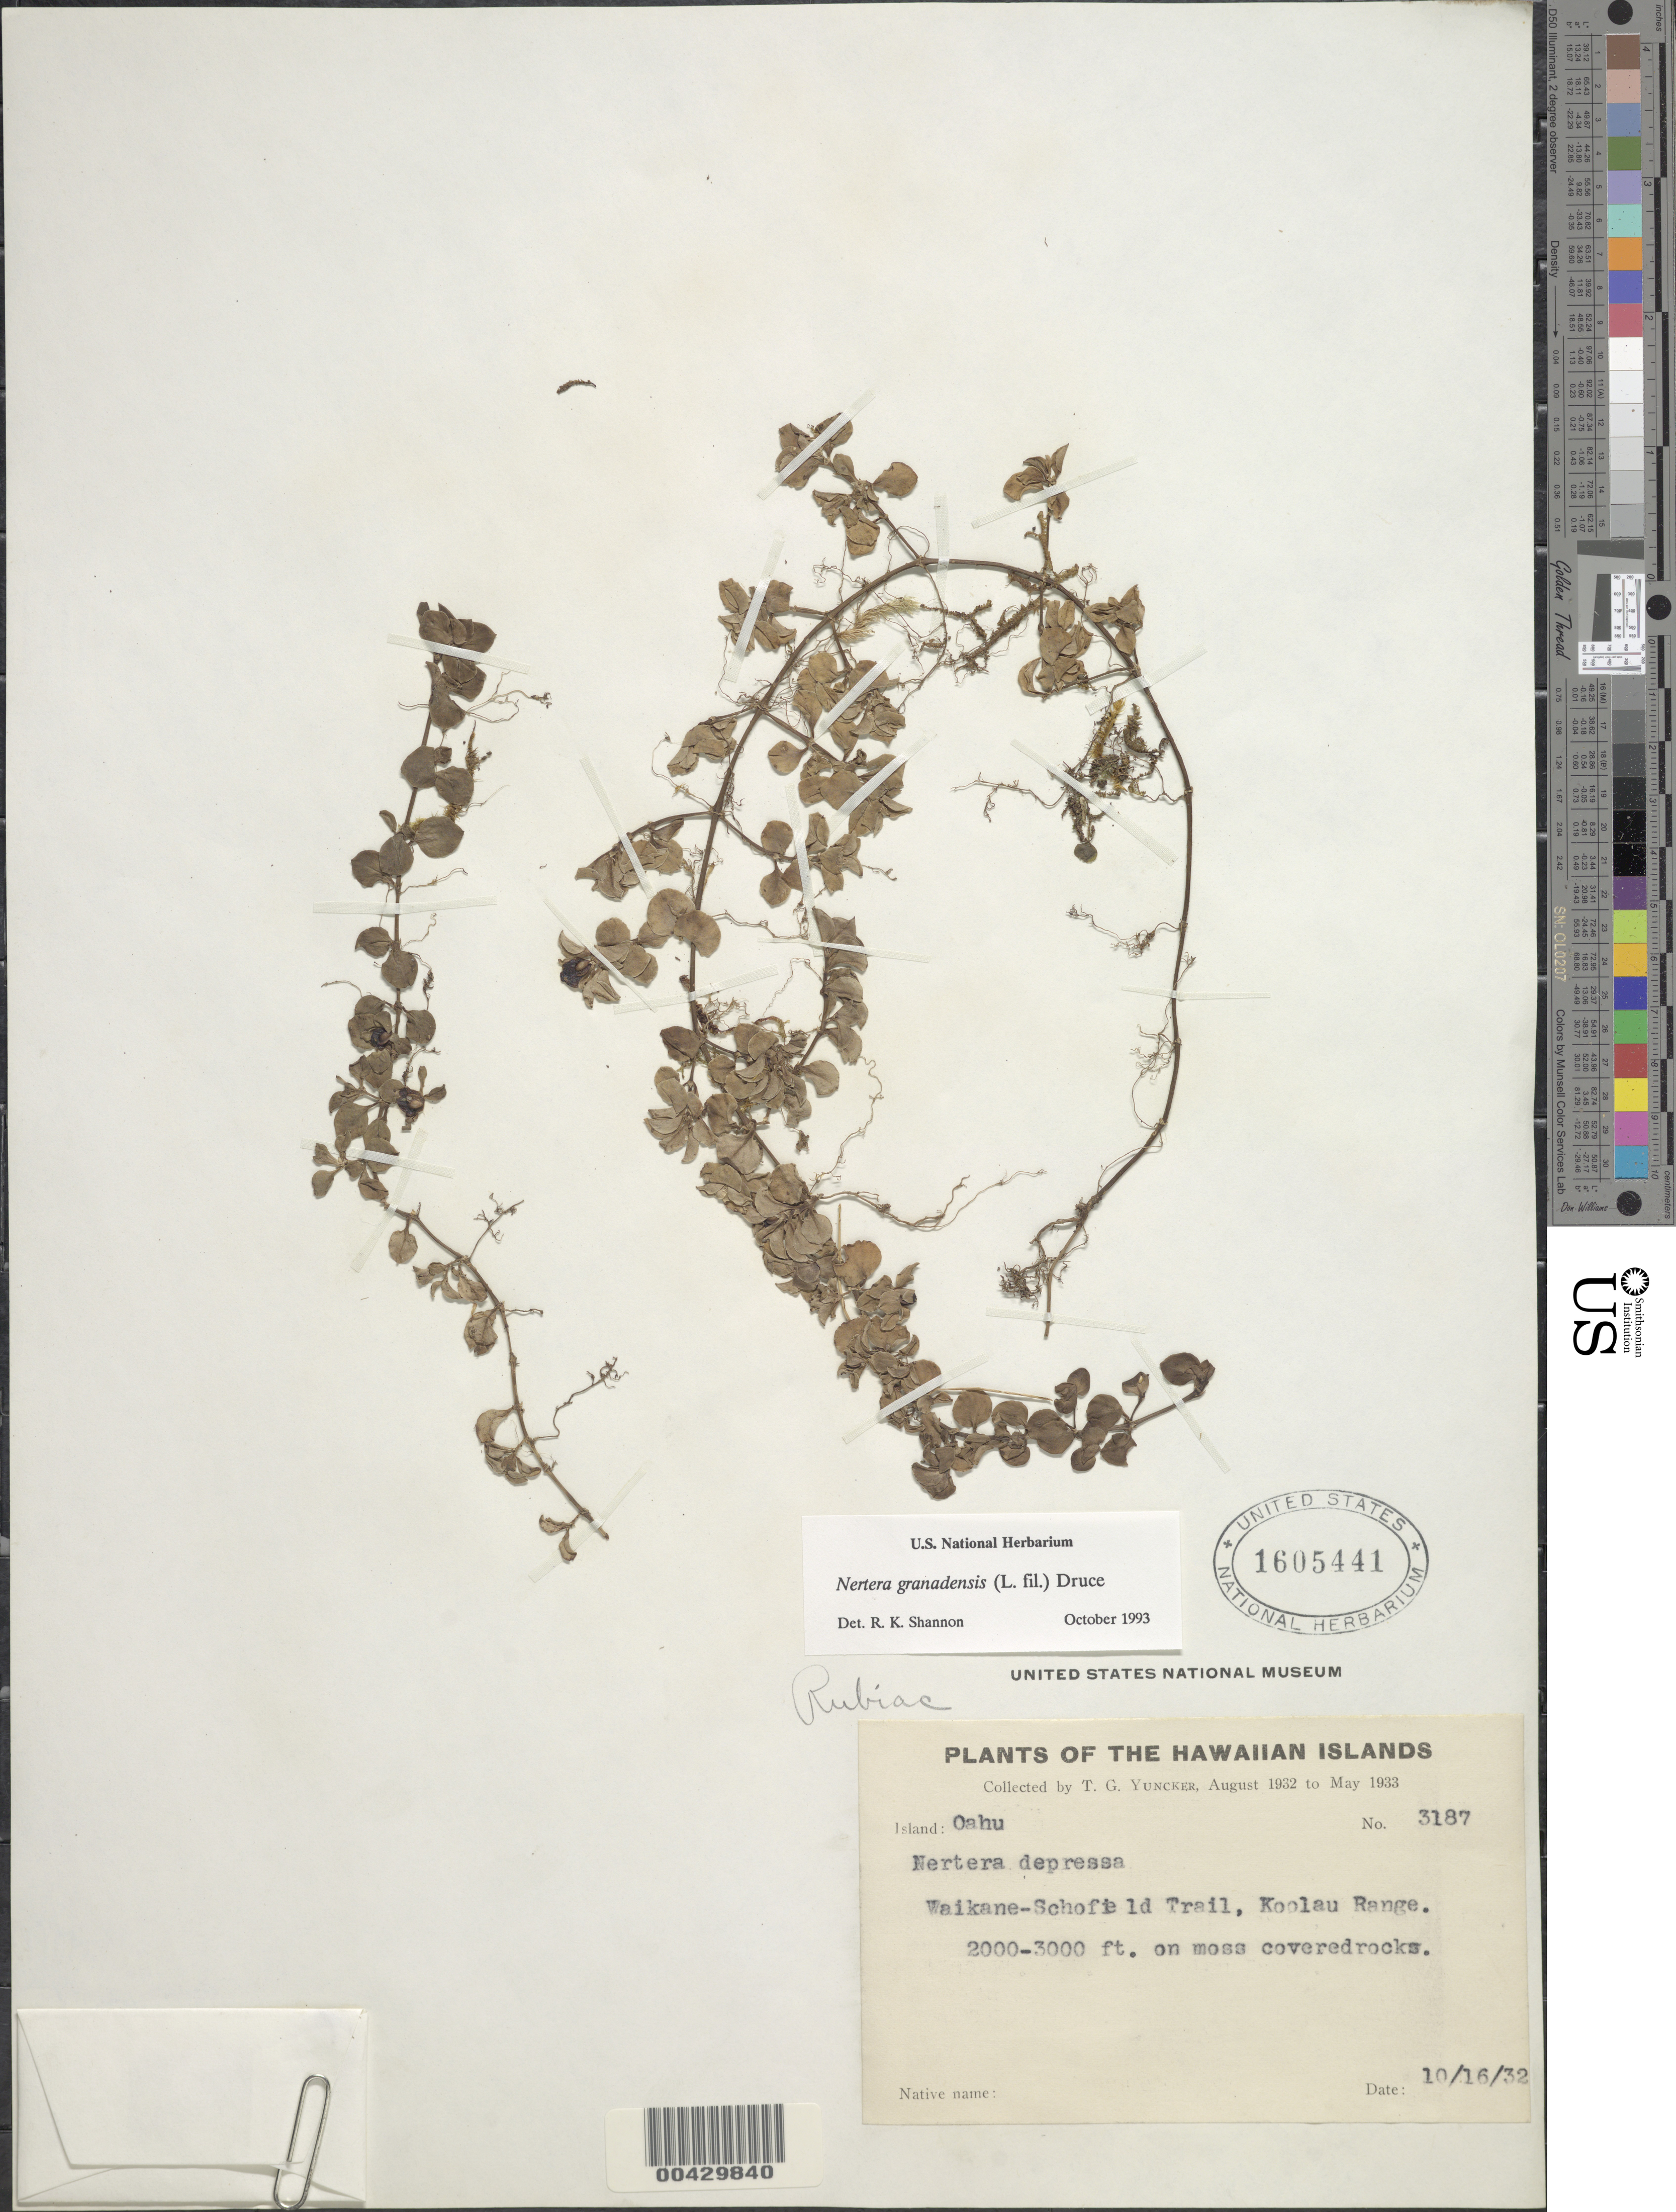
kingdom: Plantae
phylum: Tracheophyta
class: Magnoliopsida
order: Gentianales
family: Rubiaceae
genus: Nertera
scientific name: Nertera granadensis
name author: (Mutis ex L. f.) Druce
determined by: Shannon, R. K., (UNITED STATES)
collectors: T. G. Yuncker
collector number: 3187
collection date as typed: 16 Oct 1932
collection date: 1932-10-16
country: United States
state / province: Hawaii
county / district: Honolulu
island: Oahu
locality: Waikane-Schofield Trail, Koolau Range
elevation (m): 610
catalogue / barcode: US 1605441